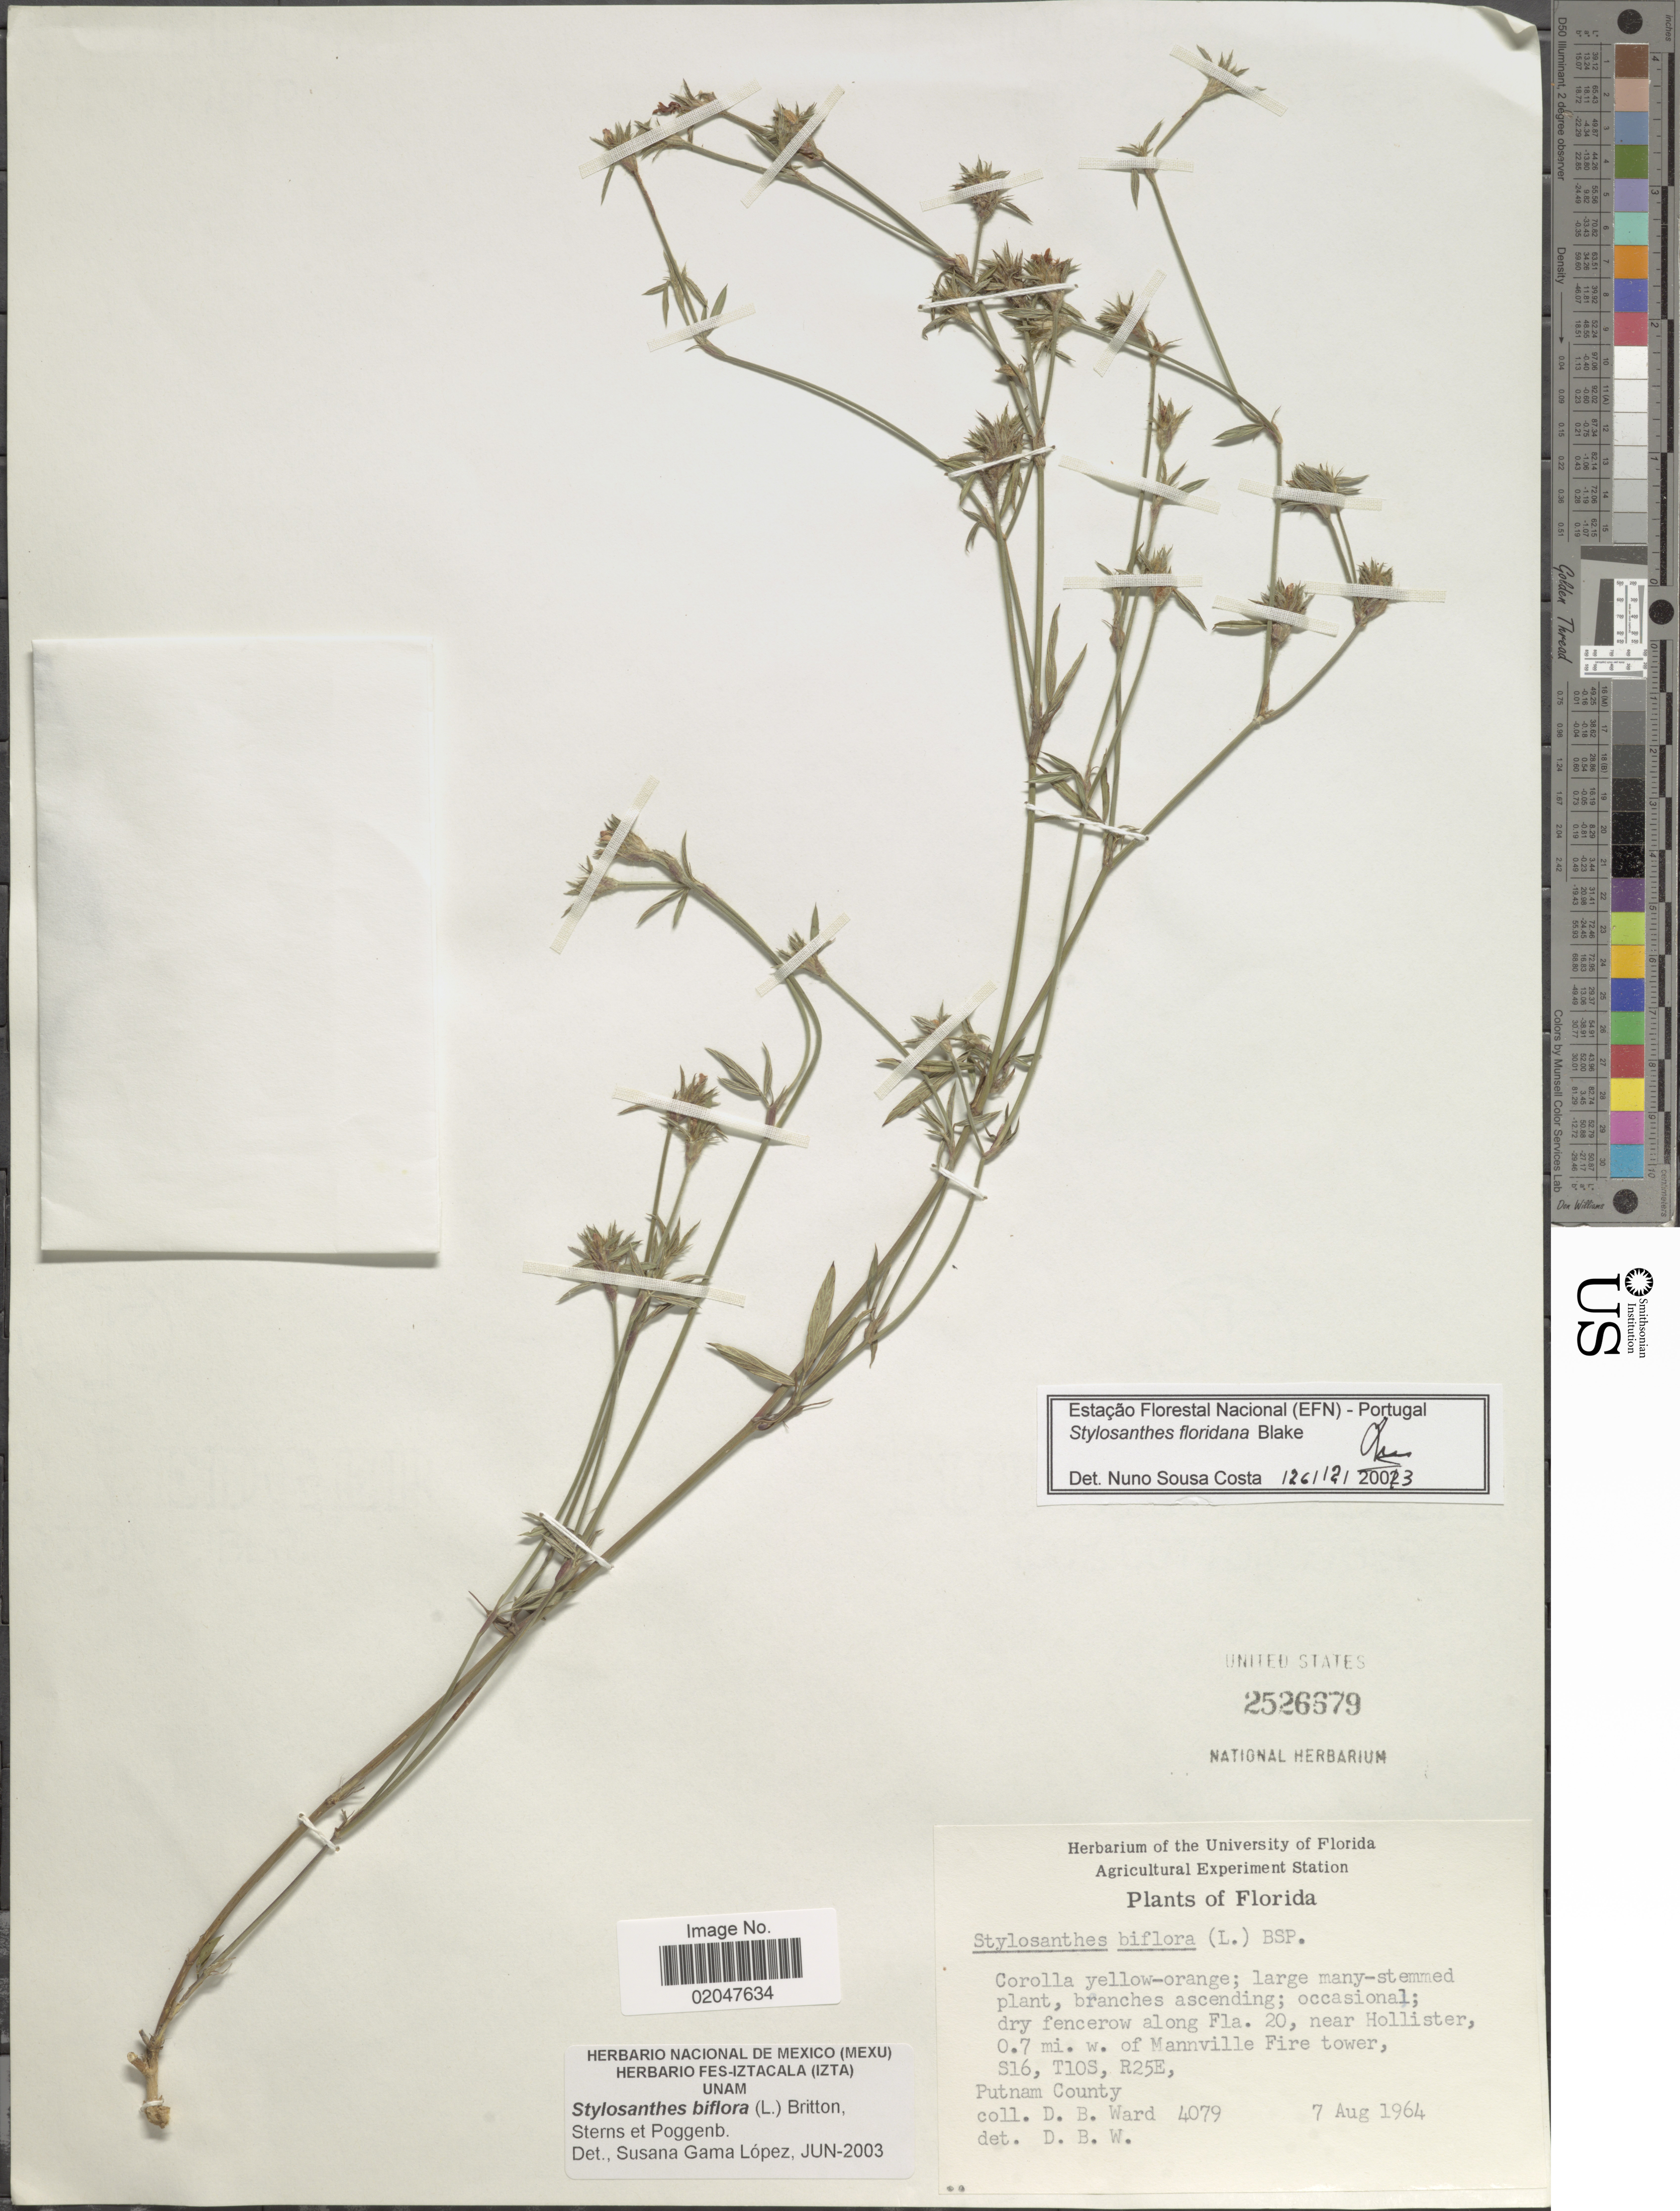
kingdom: Plantae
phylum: Tracheophyta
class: Magnoliopsida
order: Fabales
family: Fabaceae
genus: Stylosanthes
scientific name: Stylosanthes biflora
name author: (L.) Britton et al.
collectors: D. B. Ward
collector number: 4079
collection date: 1964-08-07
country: United States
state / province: Florida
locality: Along Fla. 20, near Hollister, 0.7 mi w of Mannville Fire tower, S16, T10S, R25E, Putnam County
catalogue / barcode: US 2526679